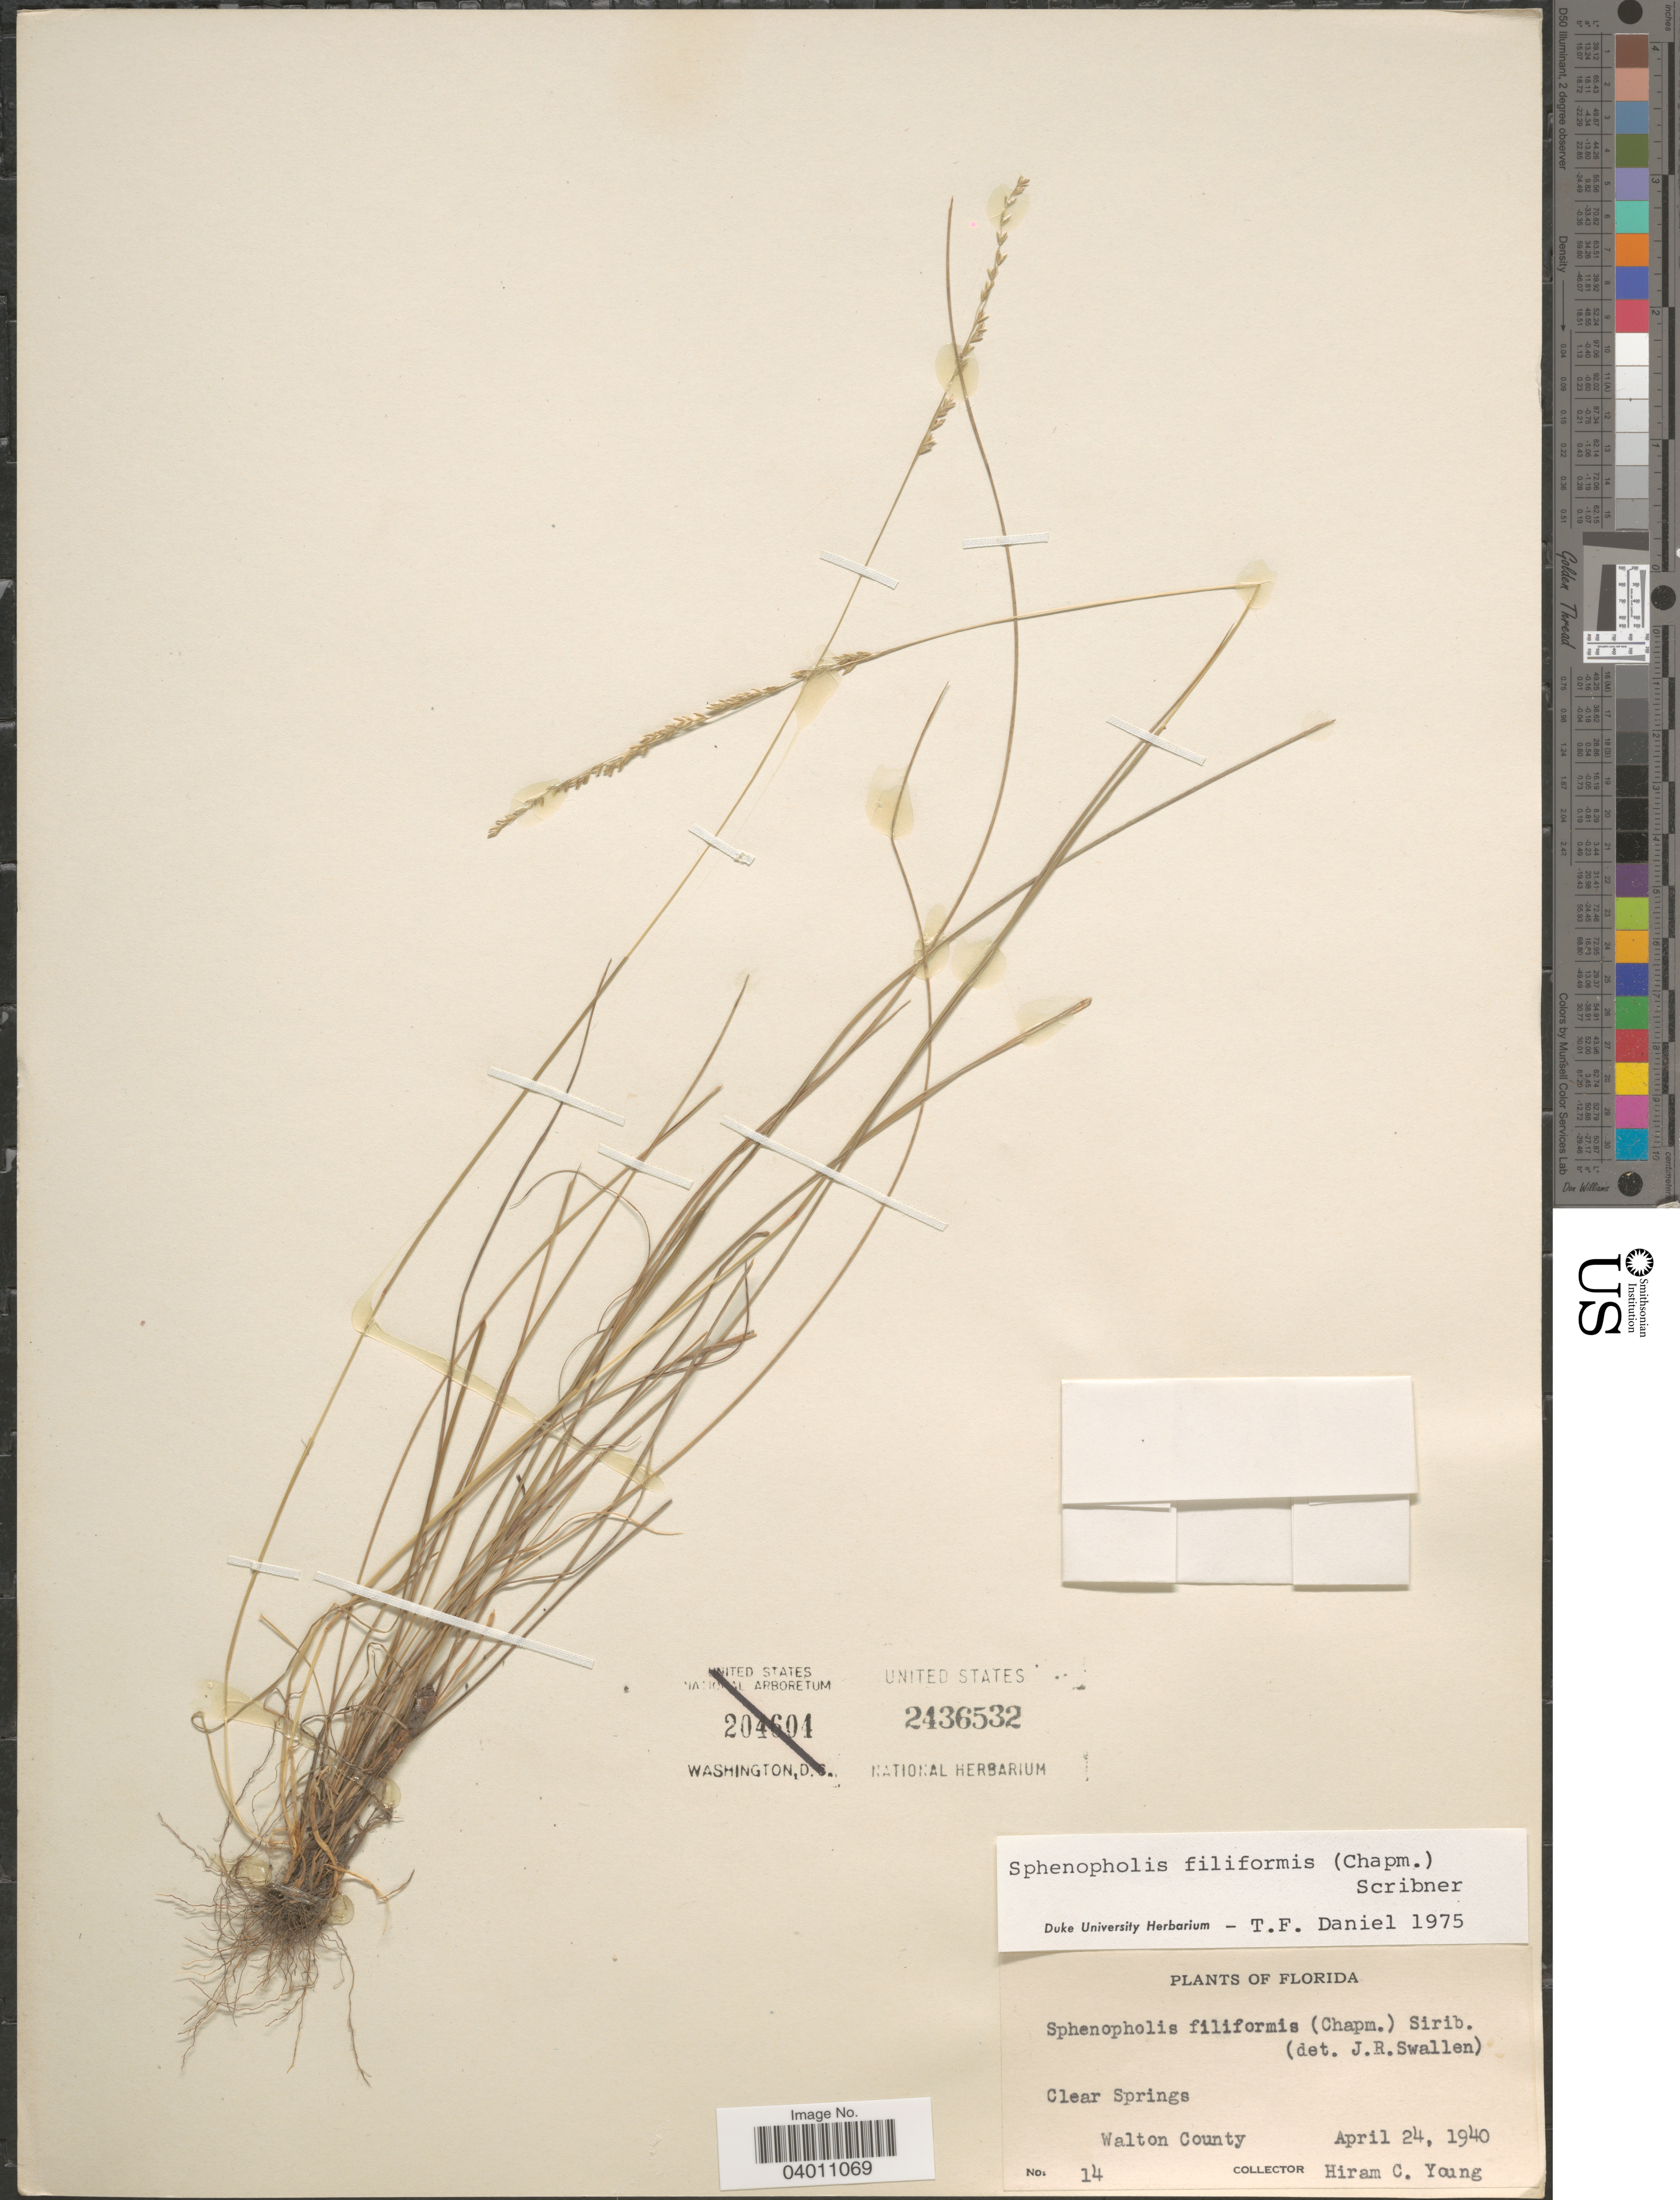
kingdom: Plantae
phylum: Tracheophyta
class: Liliopsida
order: Poales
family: Poaceae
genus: Sphenopholis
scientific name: Sphenopholis filiformis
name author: (Chapm.) Scribn.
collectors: H. Young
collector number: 14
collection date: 1940-04-24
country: United States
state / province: Florida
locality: Clear Springs. Walton County.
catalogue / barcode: US 2436532